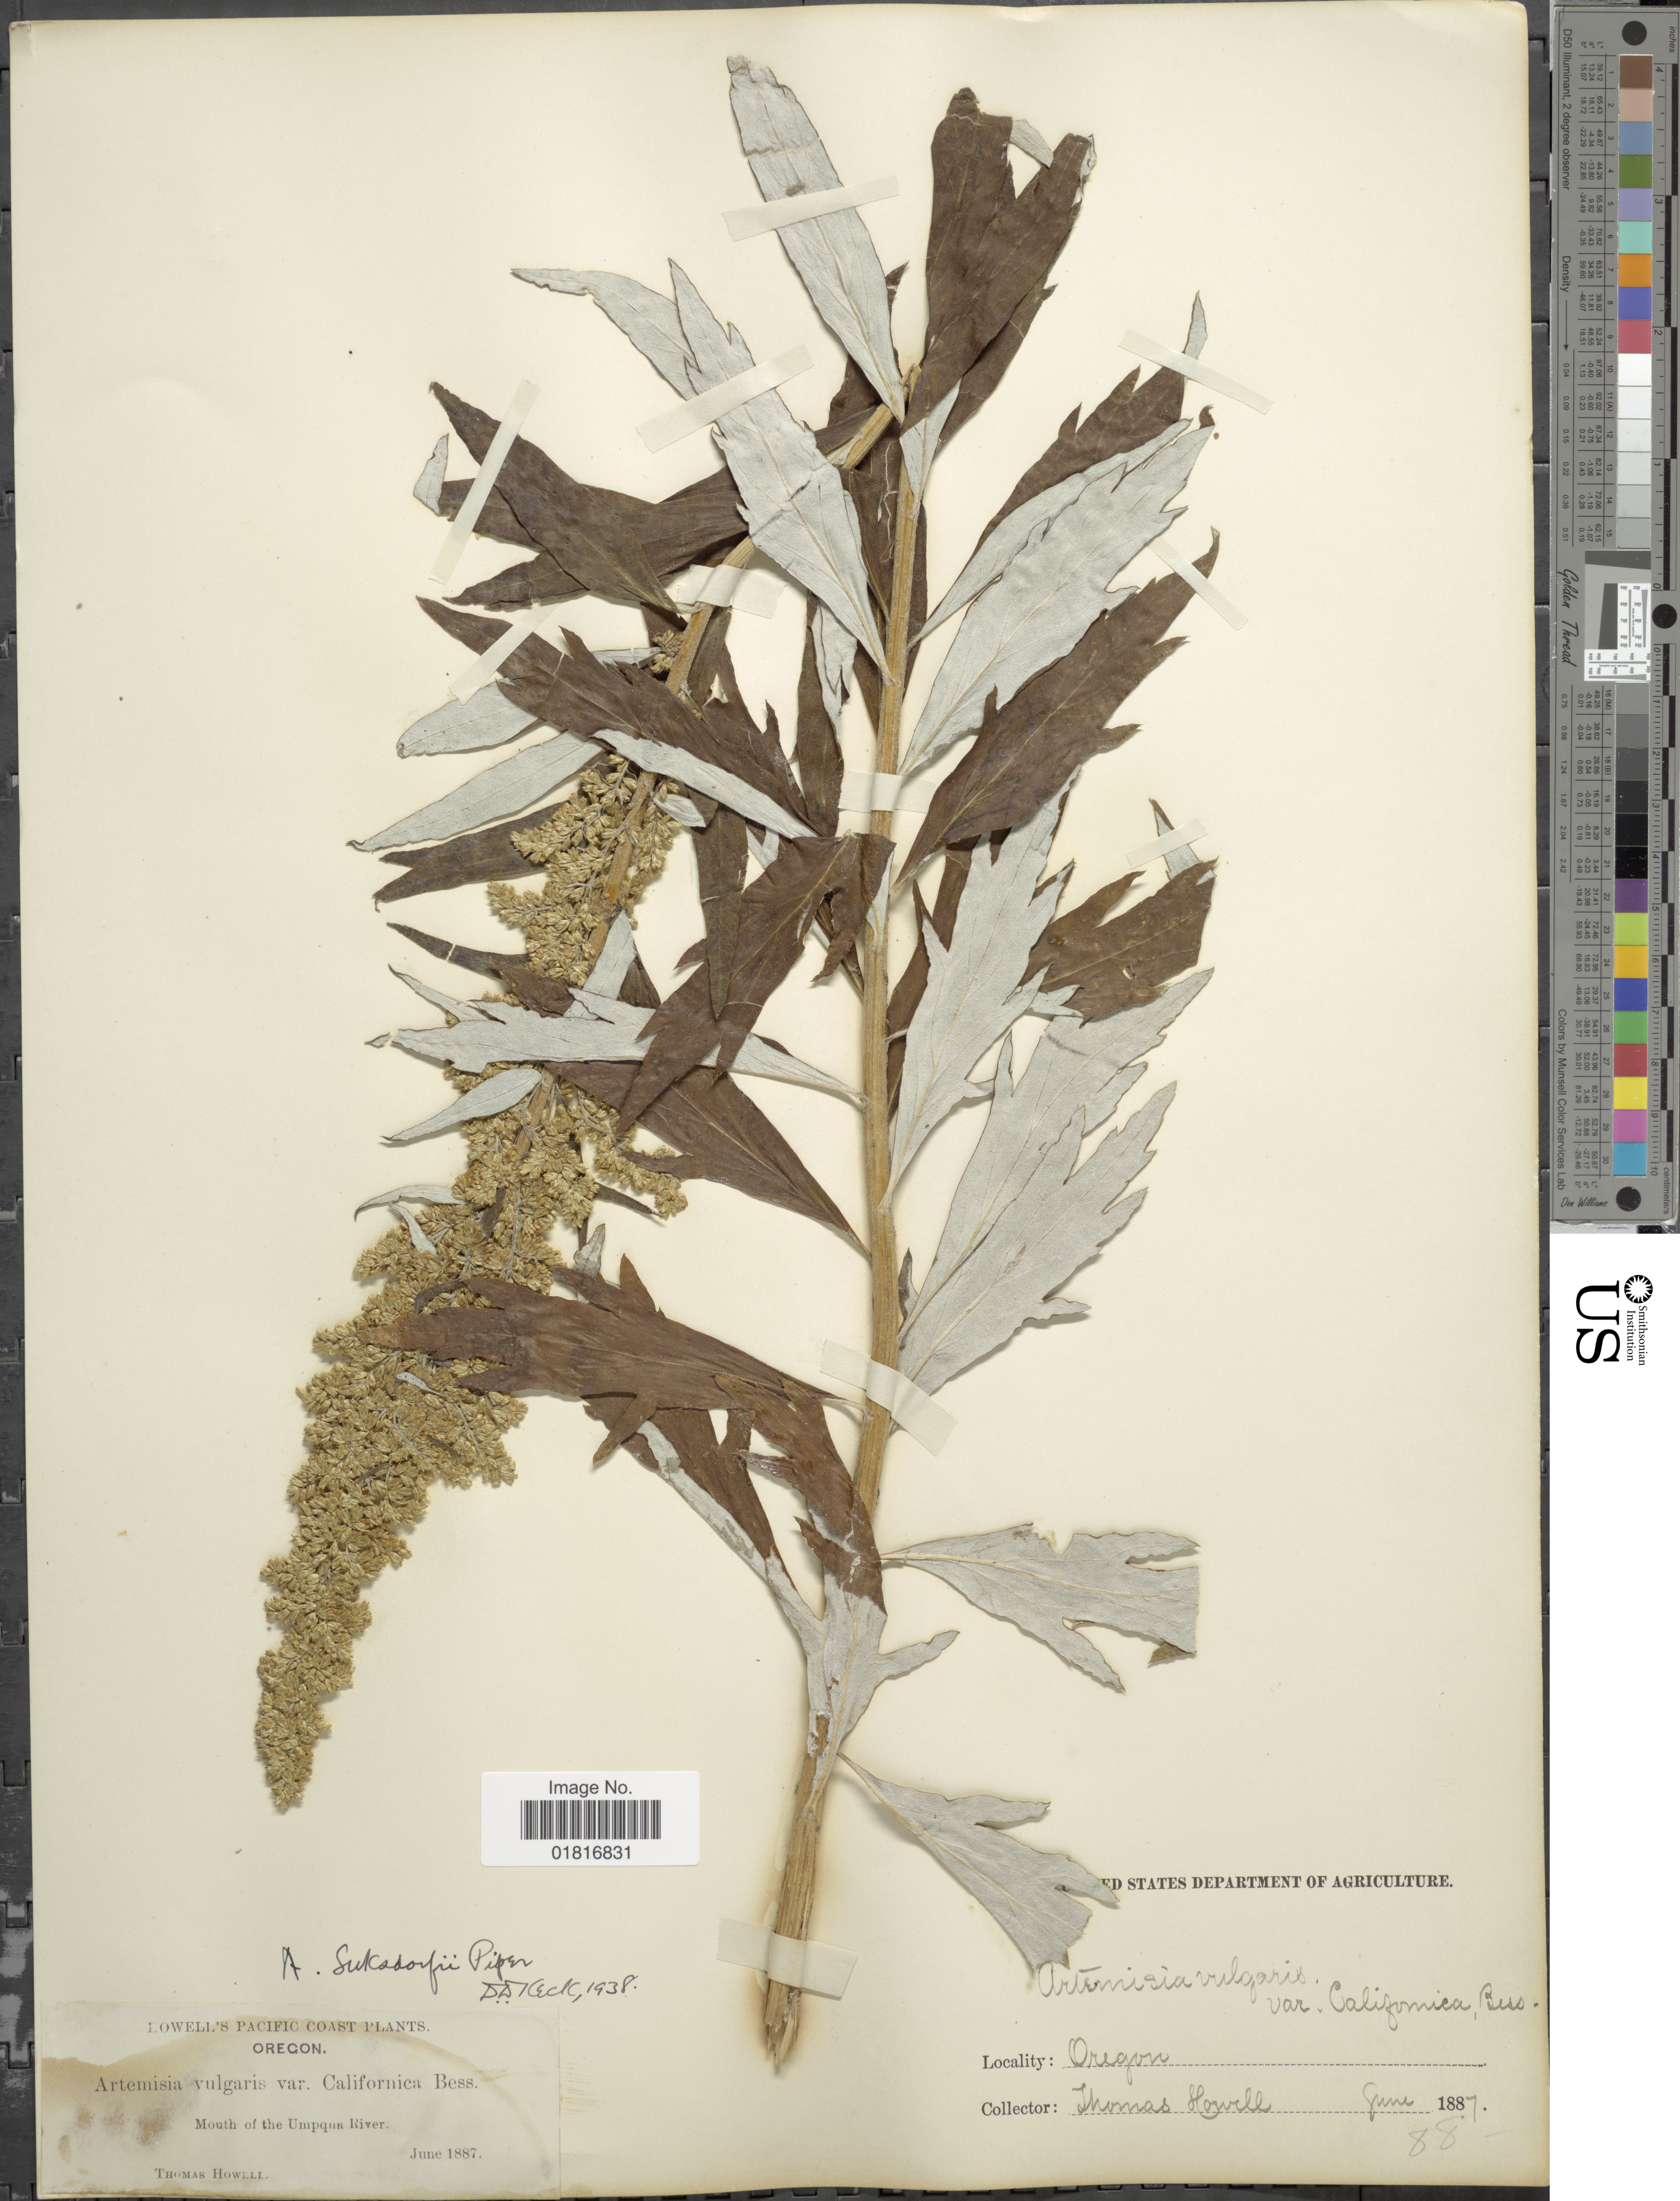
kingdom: Plantae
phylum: Tracheophyta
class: Magnoliopsida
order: Asterales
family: Asteraceae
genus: Artemisia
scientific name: Artemisia suksdorfii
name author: Piper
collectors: T. Howell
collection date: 1887-06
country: United States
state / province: Oregon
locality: Pacific Coast, Mouth of the Umpqua River